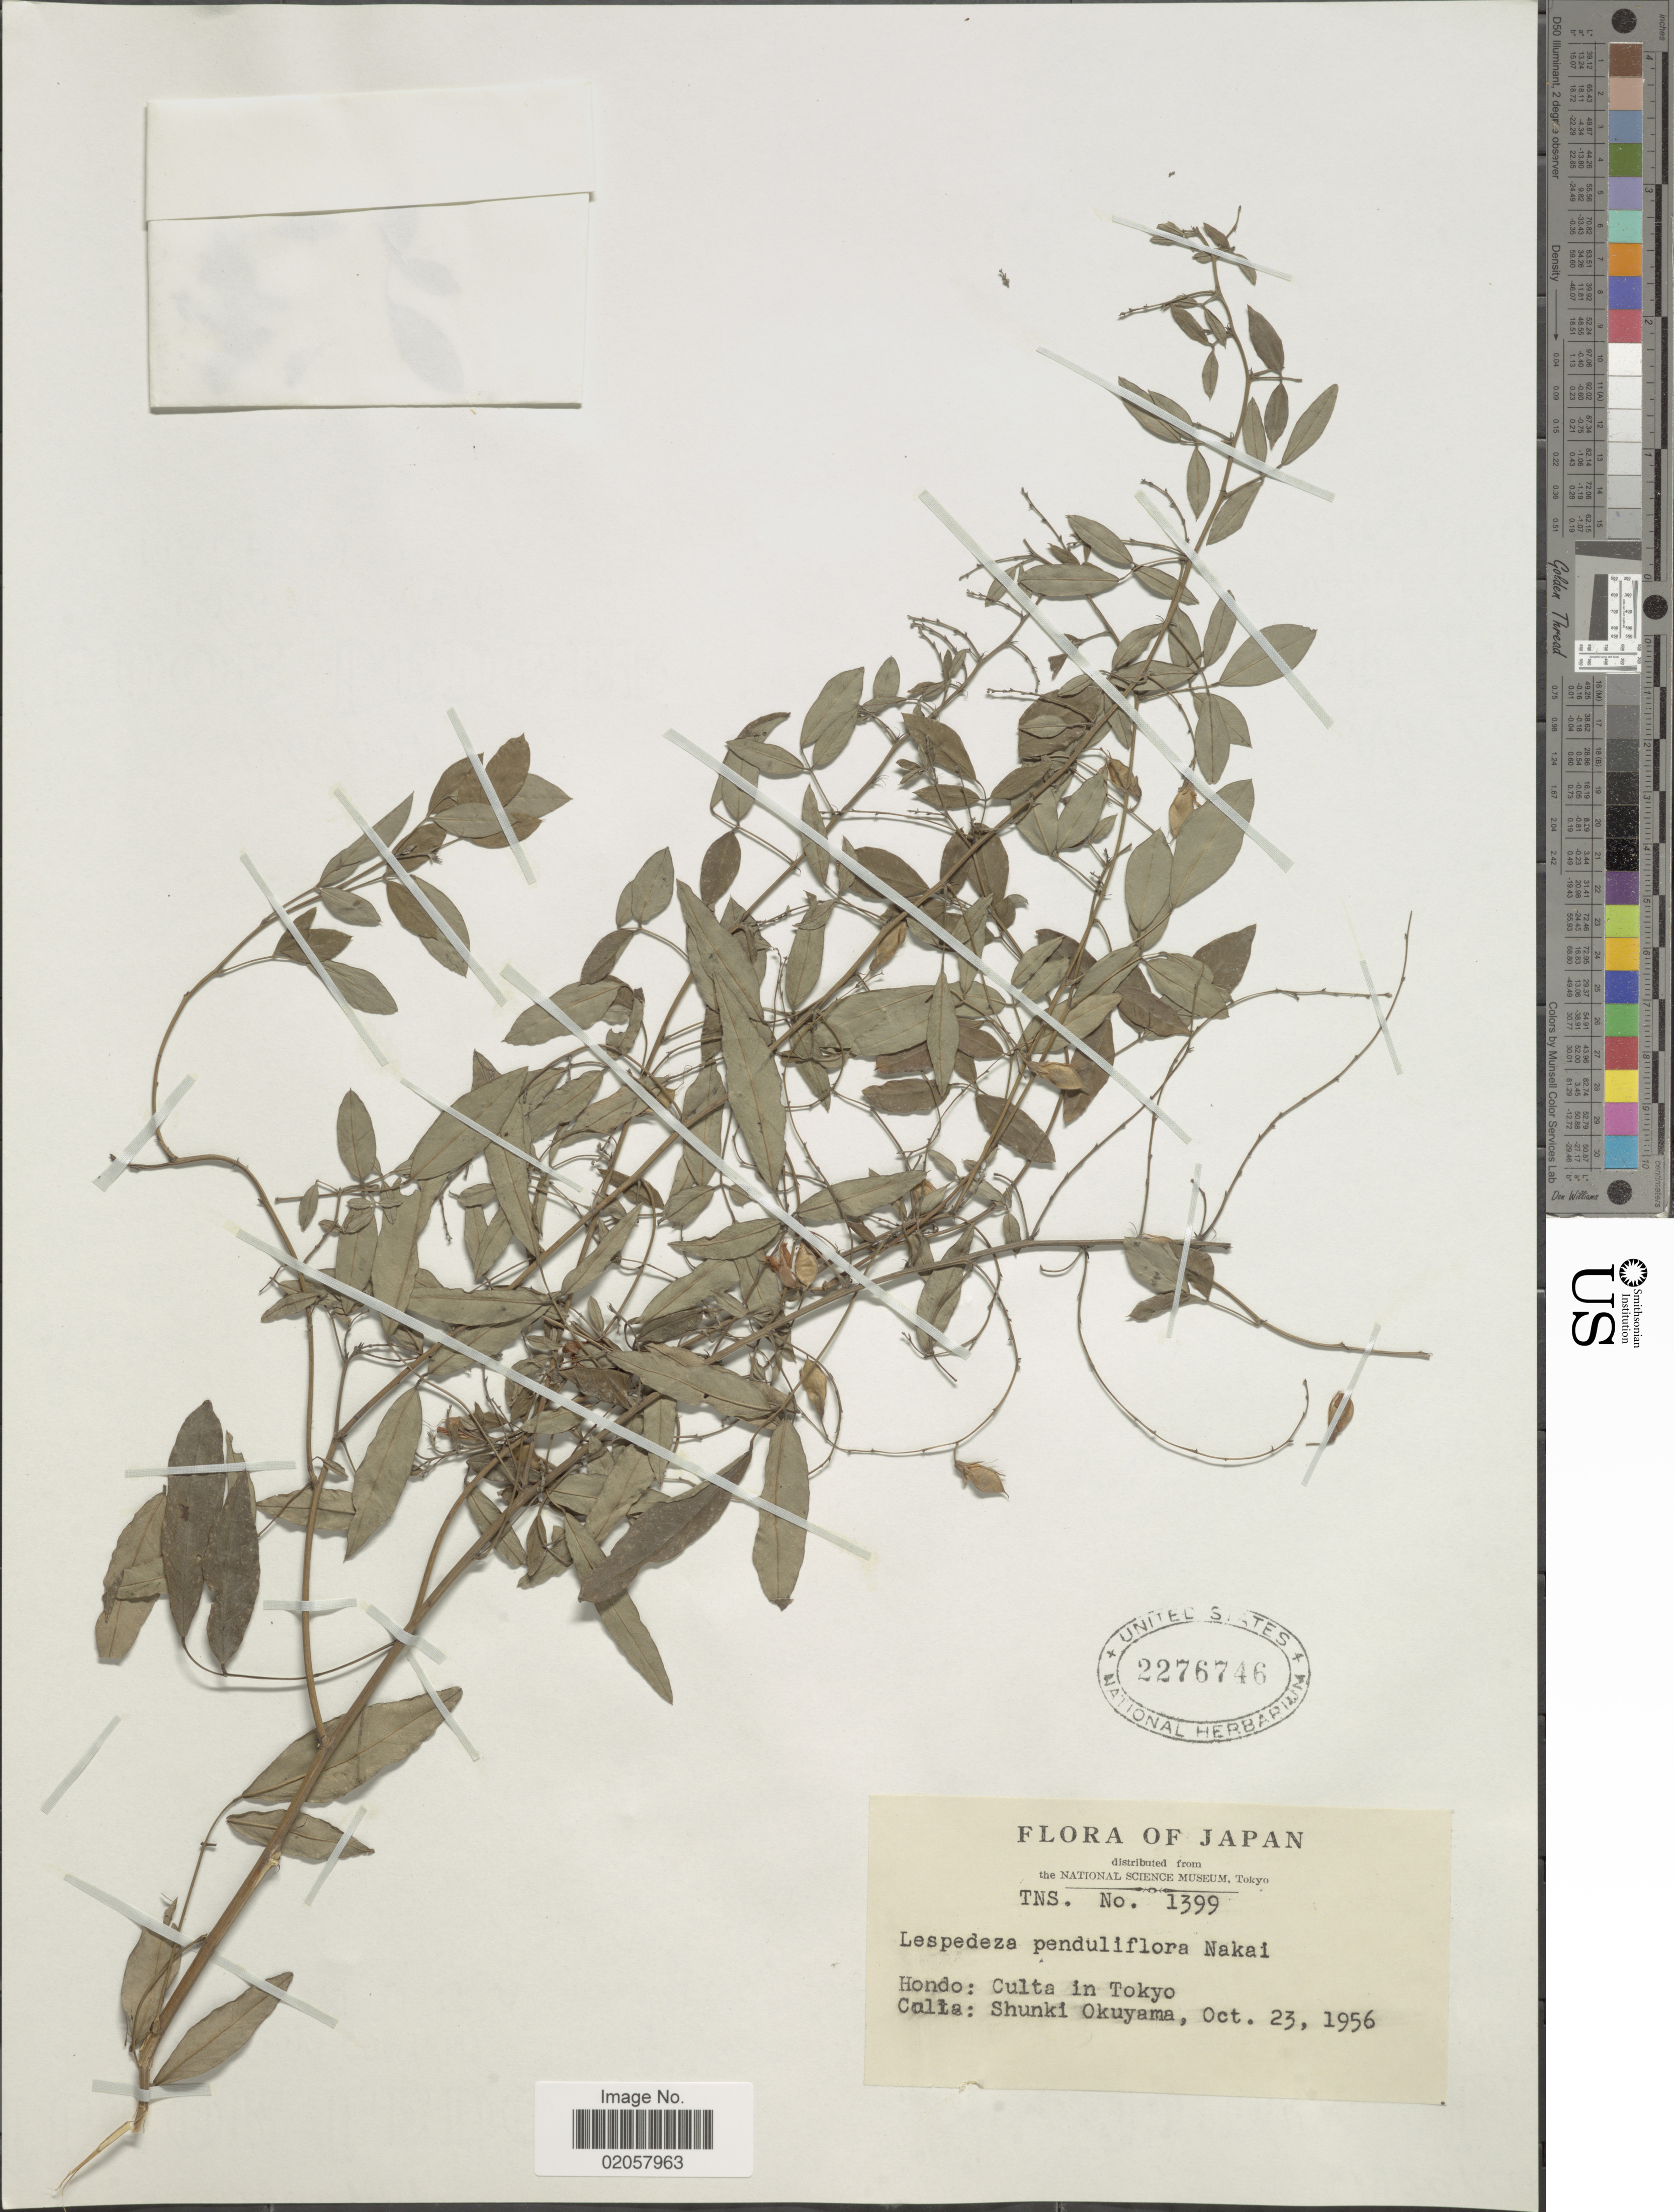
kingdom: Plantae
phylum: Tracheophyta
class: Magnoliopsida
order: Fabales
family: Fabaceae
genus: Lespedeza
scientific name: Lespedeza penduliflora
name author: (Oudem.) Nakai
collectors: S. Okuyama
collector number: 1399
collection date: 1956-10-23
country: Japan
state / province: Tokyo, Federal City of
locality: Hondo: in Tokyo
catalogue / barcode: US 2276746